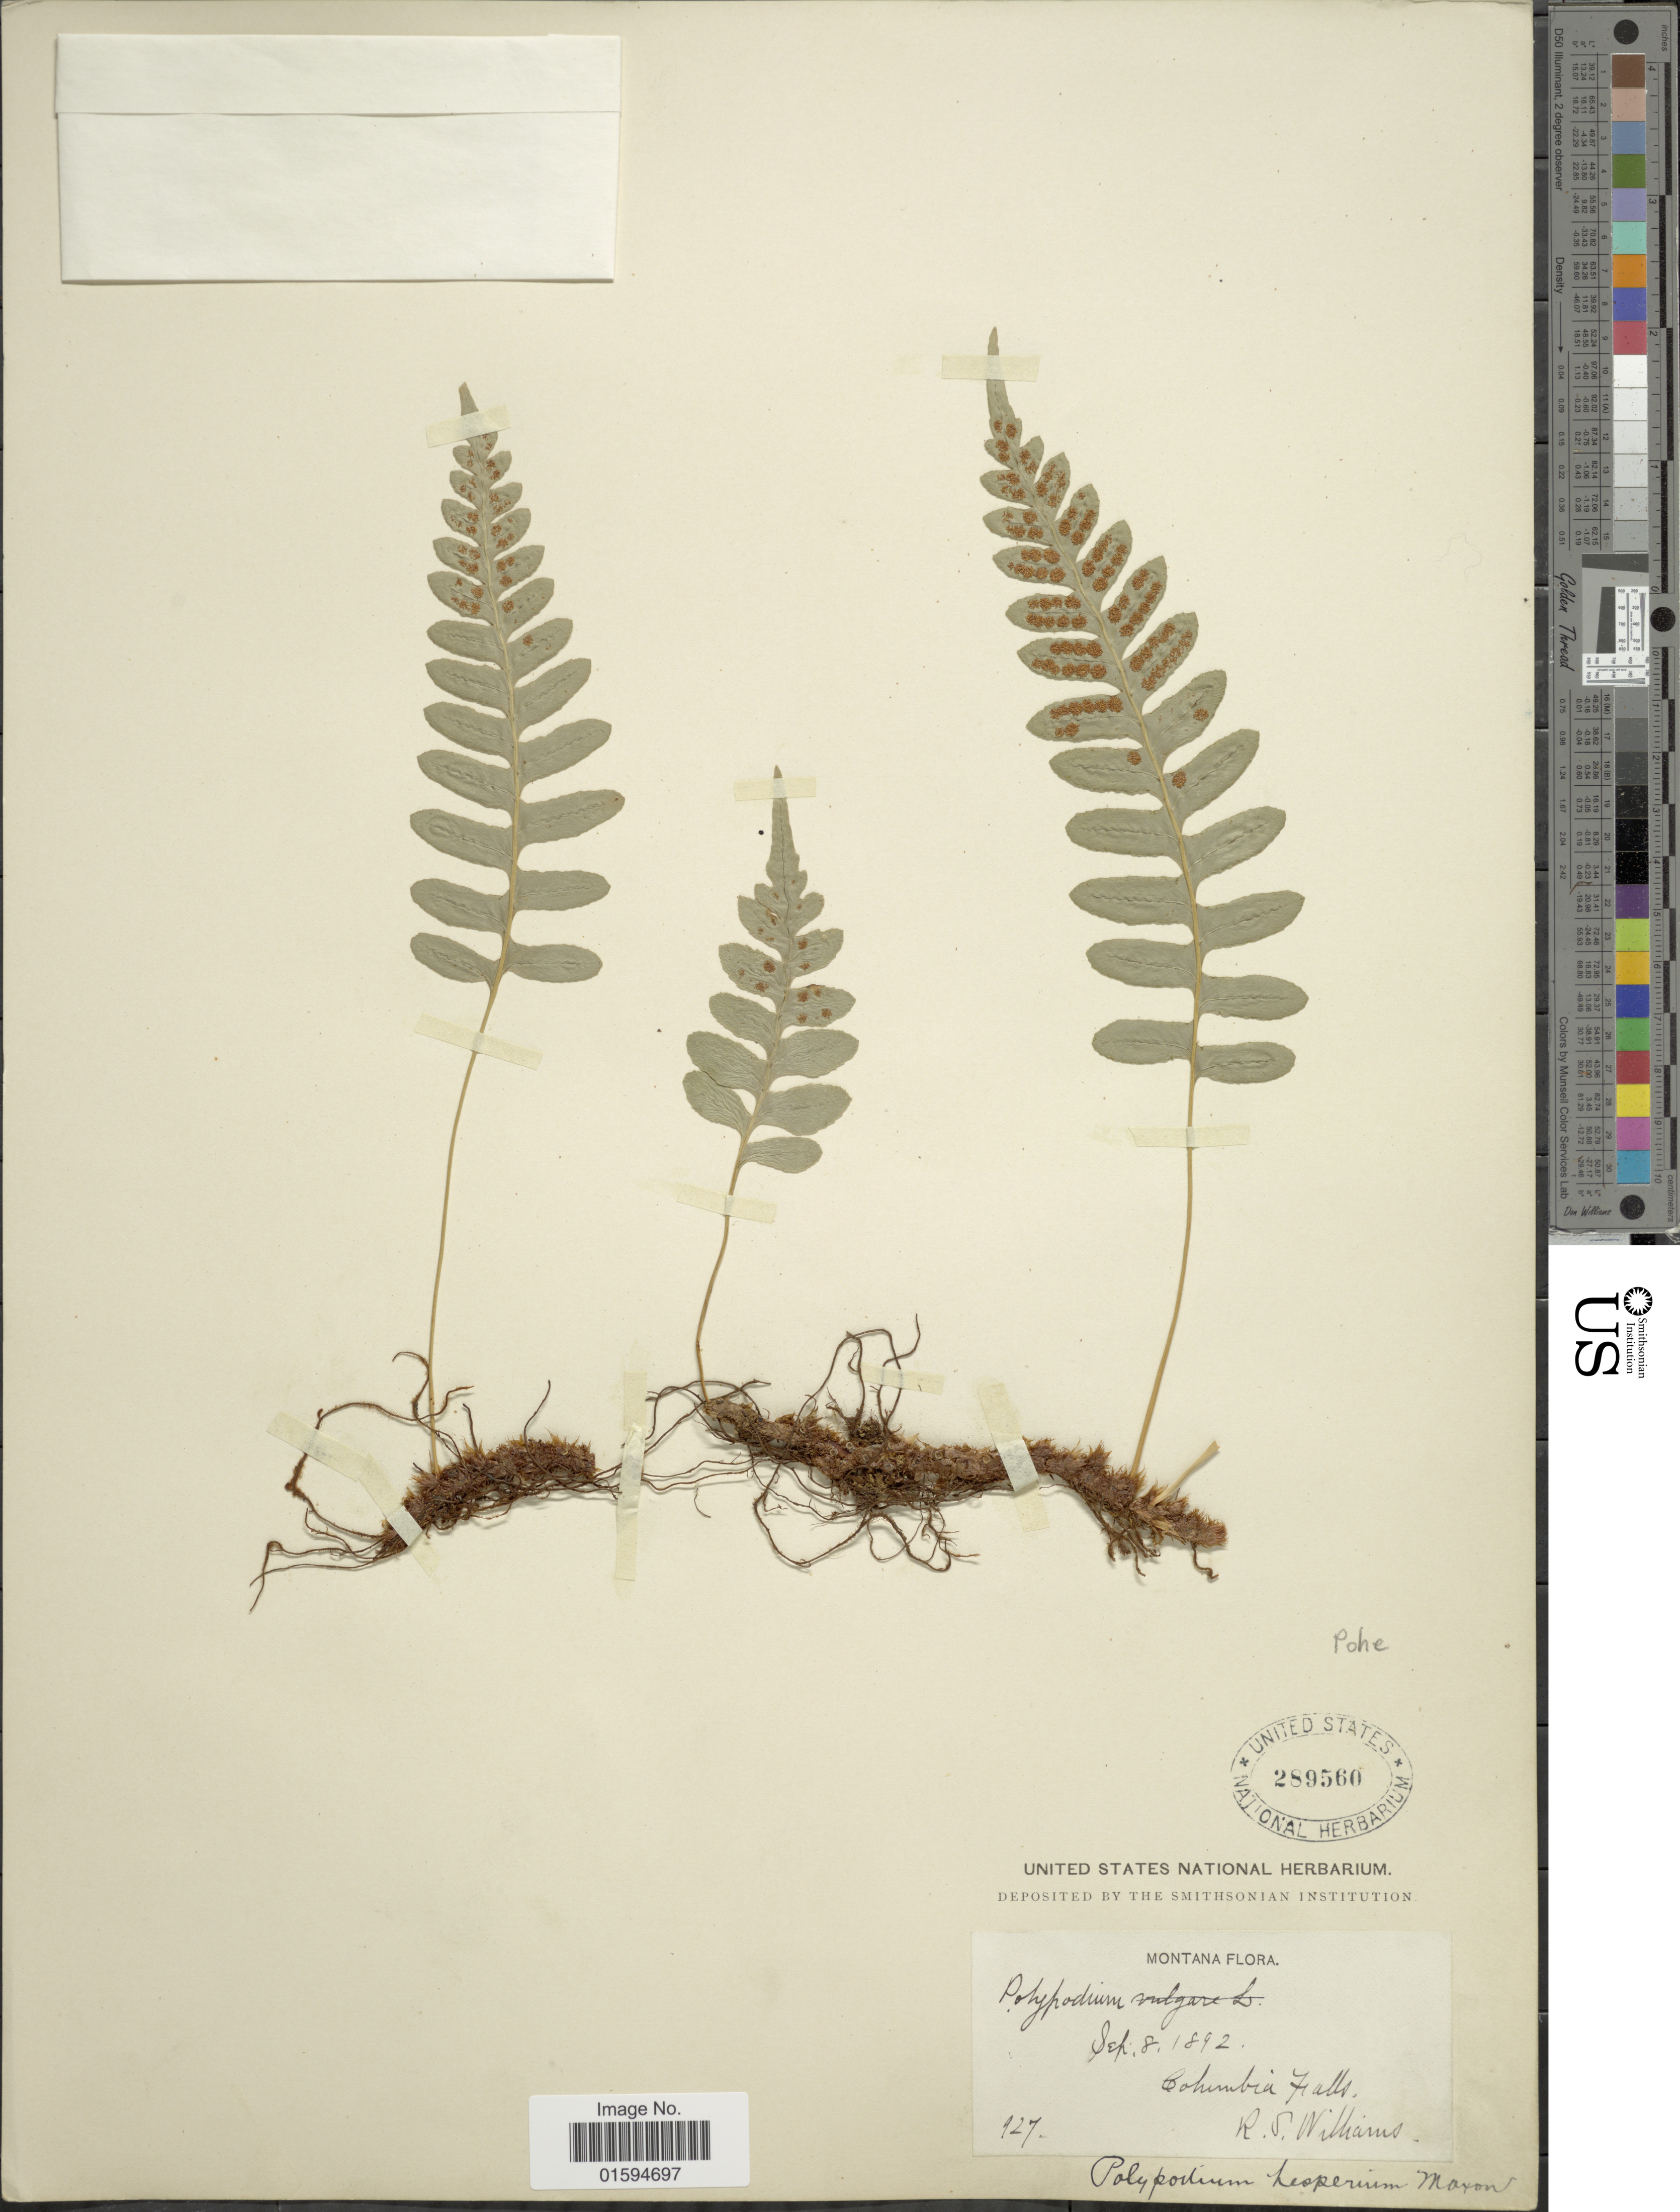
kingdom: Plantae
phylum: Tracheophyta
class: Polypodiopsida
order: Polypodiales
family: Polypodiaceae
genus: Polypodium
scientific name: Polypodium hesperium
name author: Maxon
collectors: R. S. Williams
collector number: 927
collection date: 1892-09-08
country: United States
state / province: Montana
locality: Montana, Colombia Falls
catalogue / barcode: US 289560